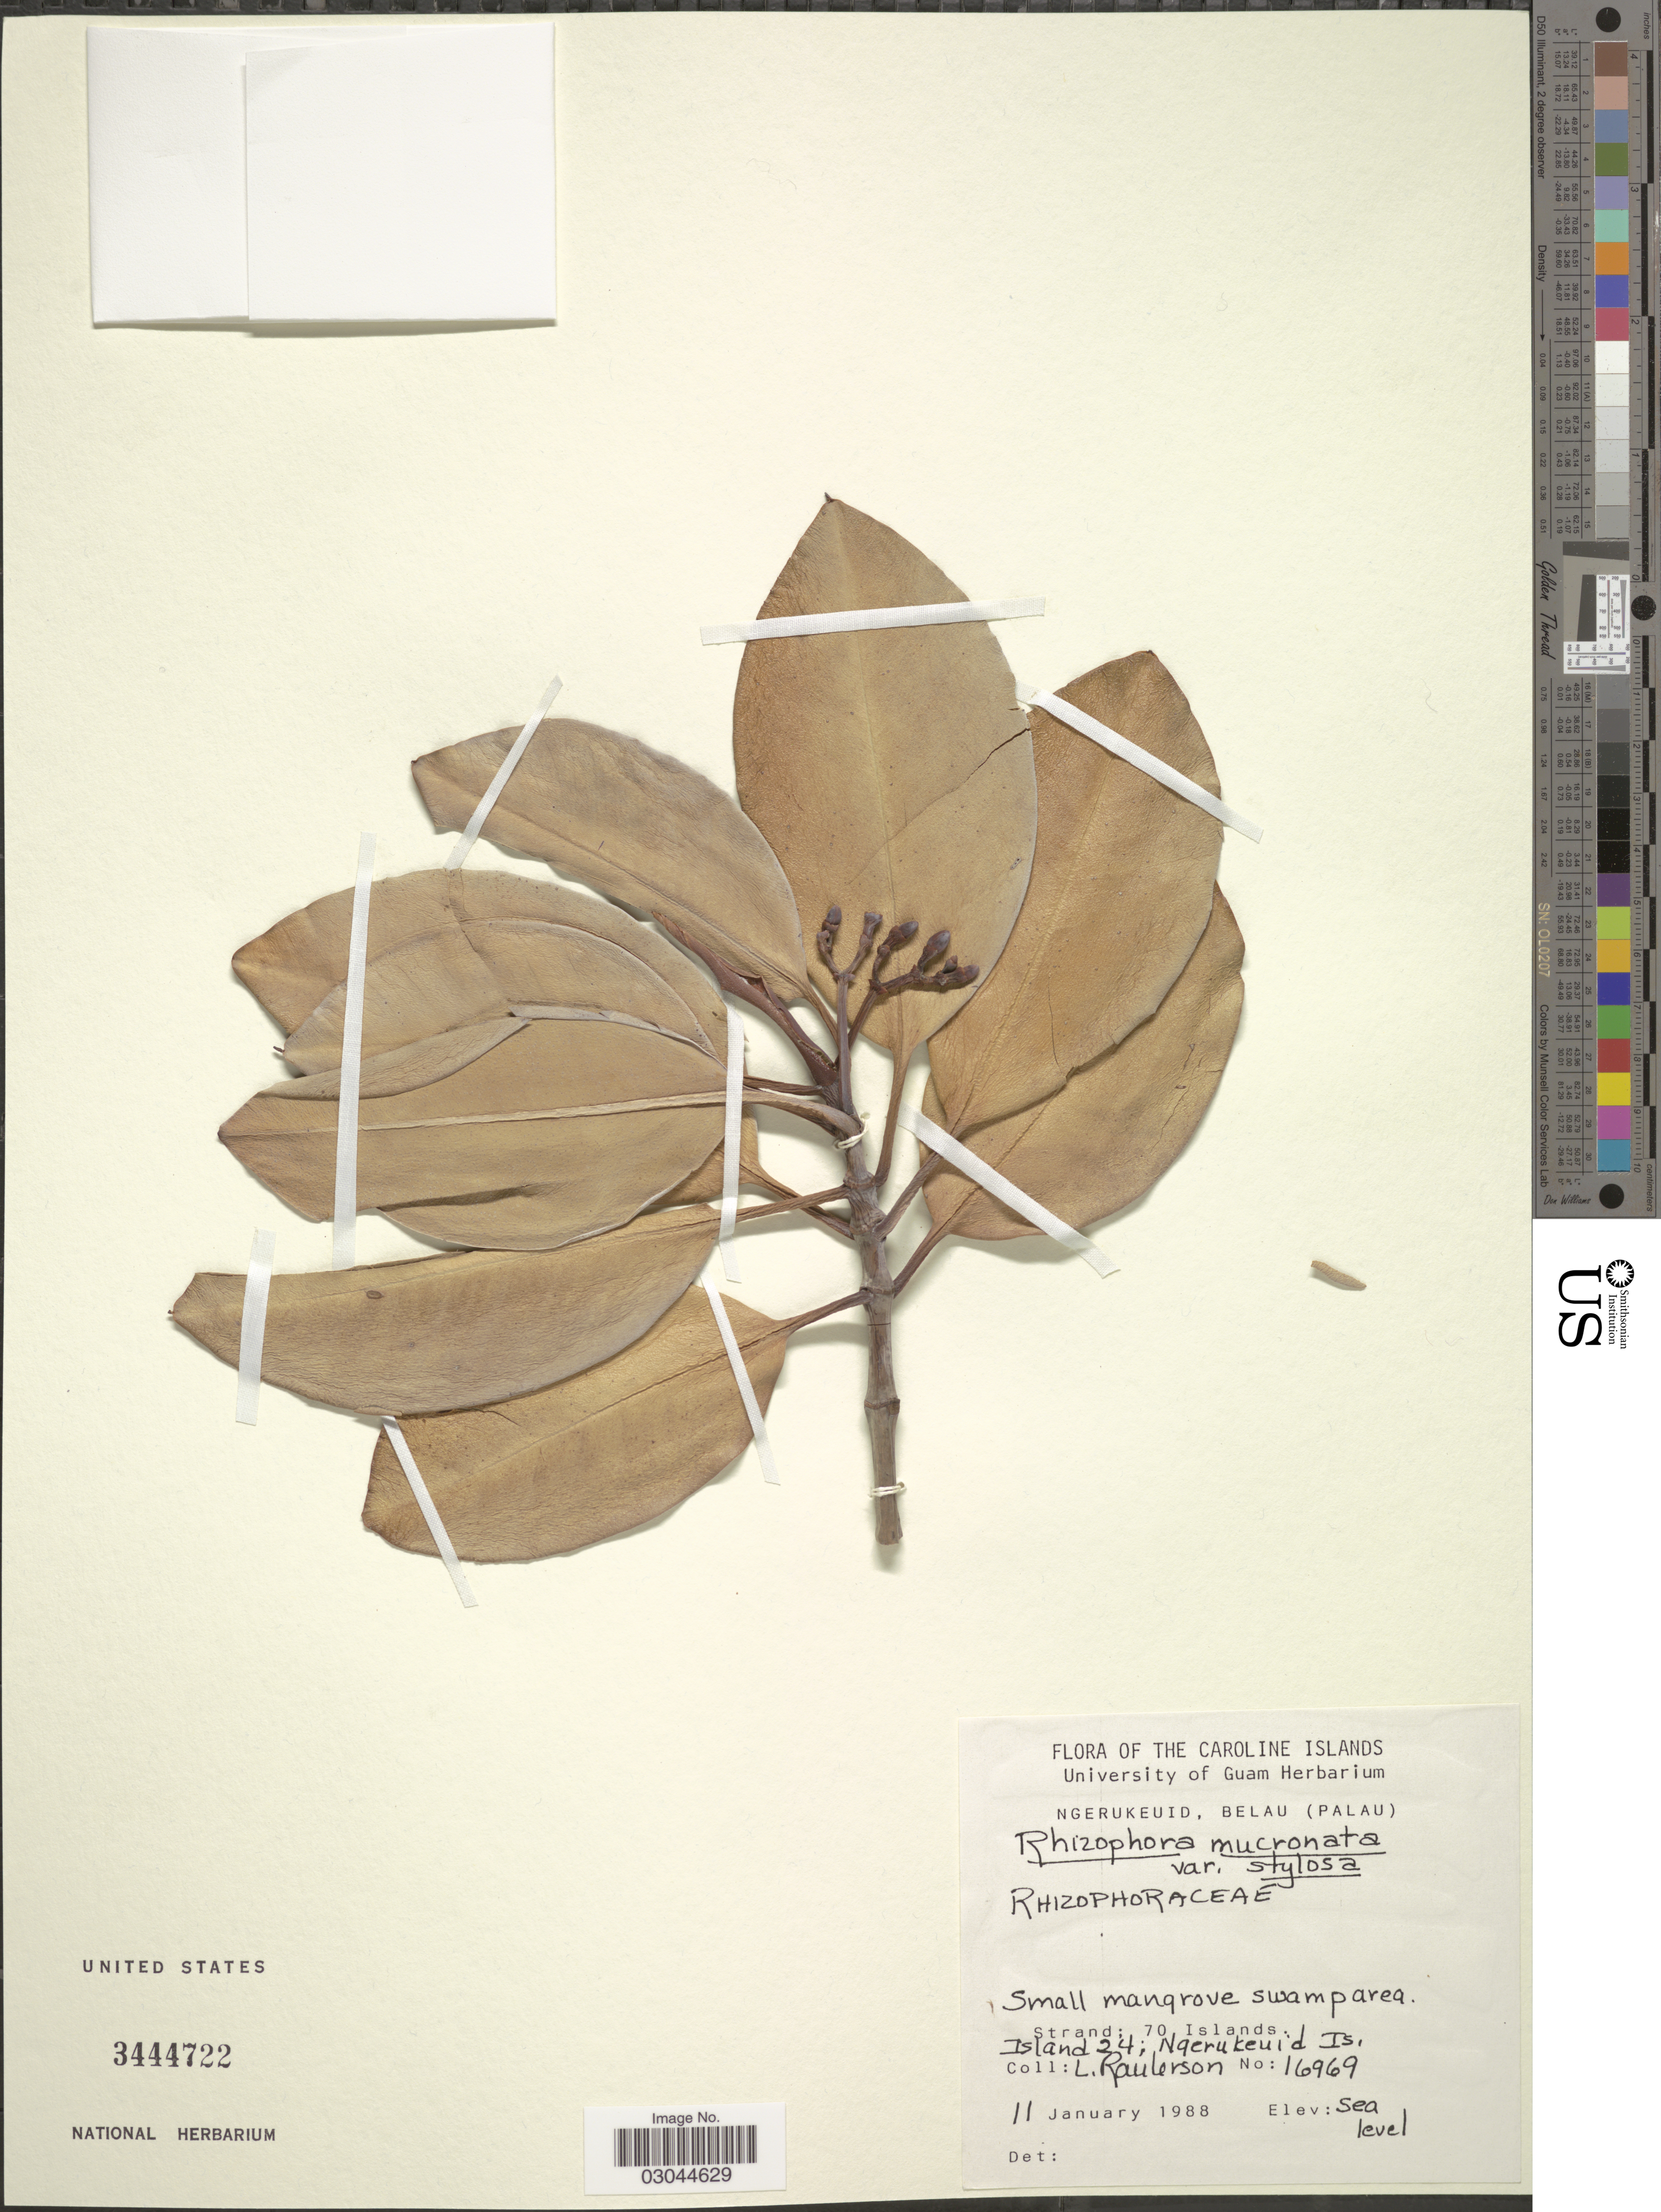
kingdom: Plantae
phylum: Tracheophyta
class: Magnoliopsida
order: Malpighiales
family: Rhizophoraceae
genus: Rhizophora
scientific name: Rhizophora mucronata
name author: Lam.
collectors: L. Raulerson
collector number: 16969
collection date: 1988-01-11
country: Palau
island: Ngerukeuid [Orukuizu]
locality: The Caroline Islands. Ngerukeuid, Belau (Palau). Small mangrove swamp area. Strand: 70 Islands, Island 24; Ngerukeuid Is.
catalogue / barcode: US 3444722